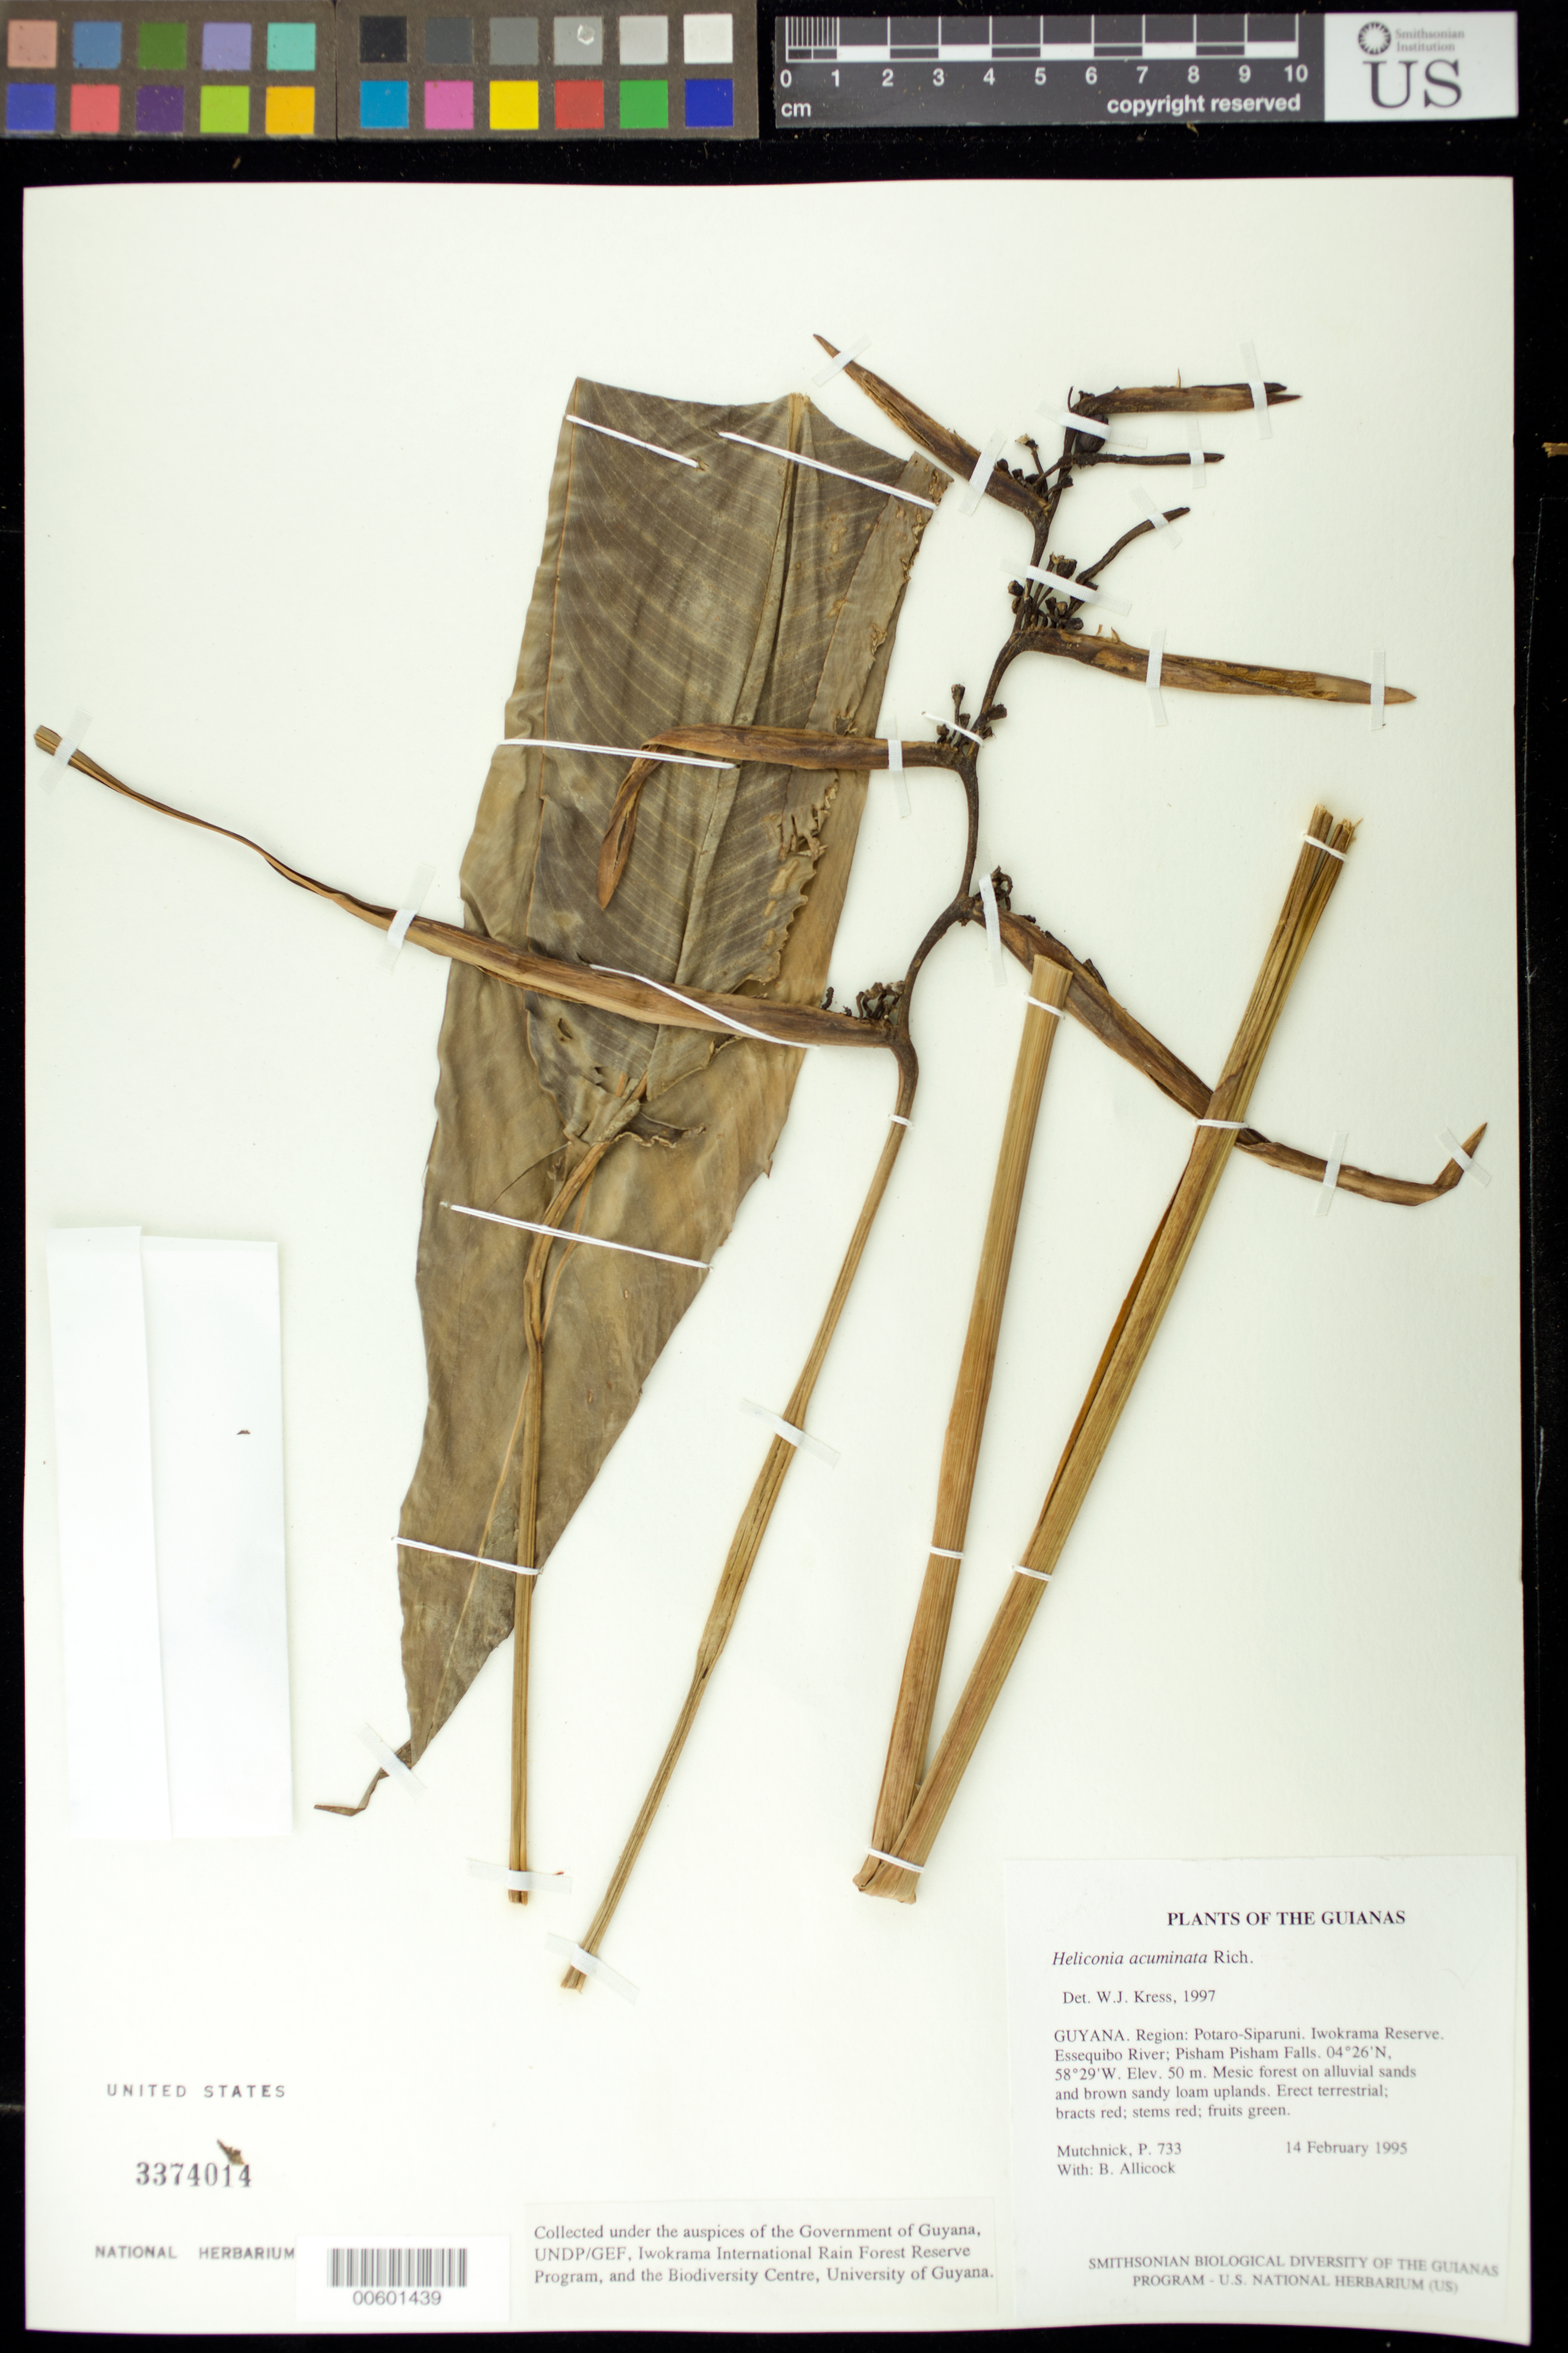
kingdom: Plantae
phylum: Tracheophyta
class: Liliopsida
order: Zingiberales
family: Heliconiaceae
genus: Heliconia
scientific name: Heliconia acuminata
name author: A. Rich.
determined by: Kress, W. J., (US), Smithsonian Institution - National Museum of Natural History (UNITED STATES)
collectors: P. Mutchnick & B. Allicock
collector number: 733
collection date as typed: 14 February 1995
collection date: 1995-02-14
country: Guyana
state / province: Potaro-Siparuni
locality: Iwokrama Reserve. Essequibo River; Pisham Pisham Falls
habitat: Mesic forest on alluvial sands and brown sandy loam uplands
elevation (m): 50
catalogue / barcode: US 3374014